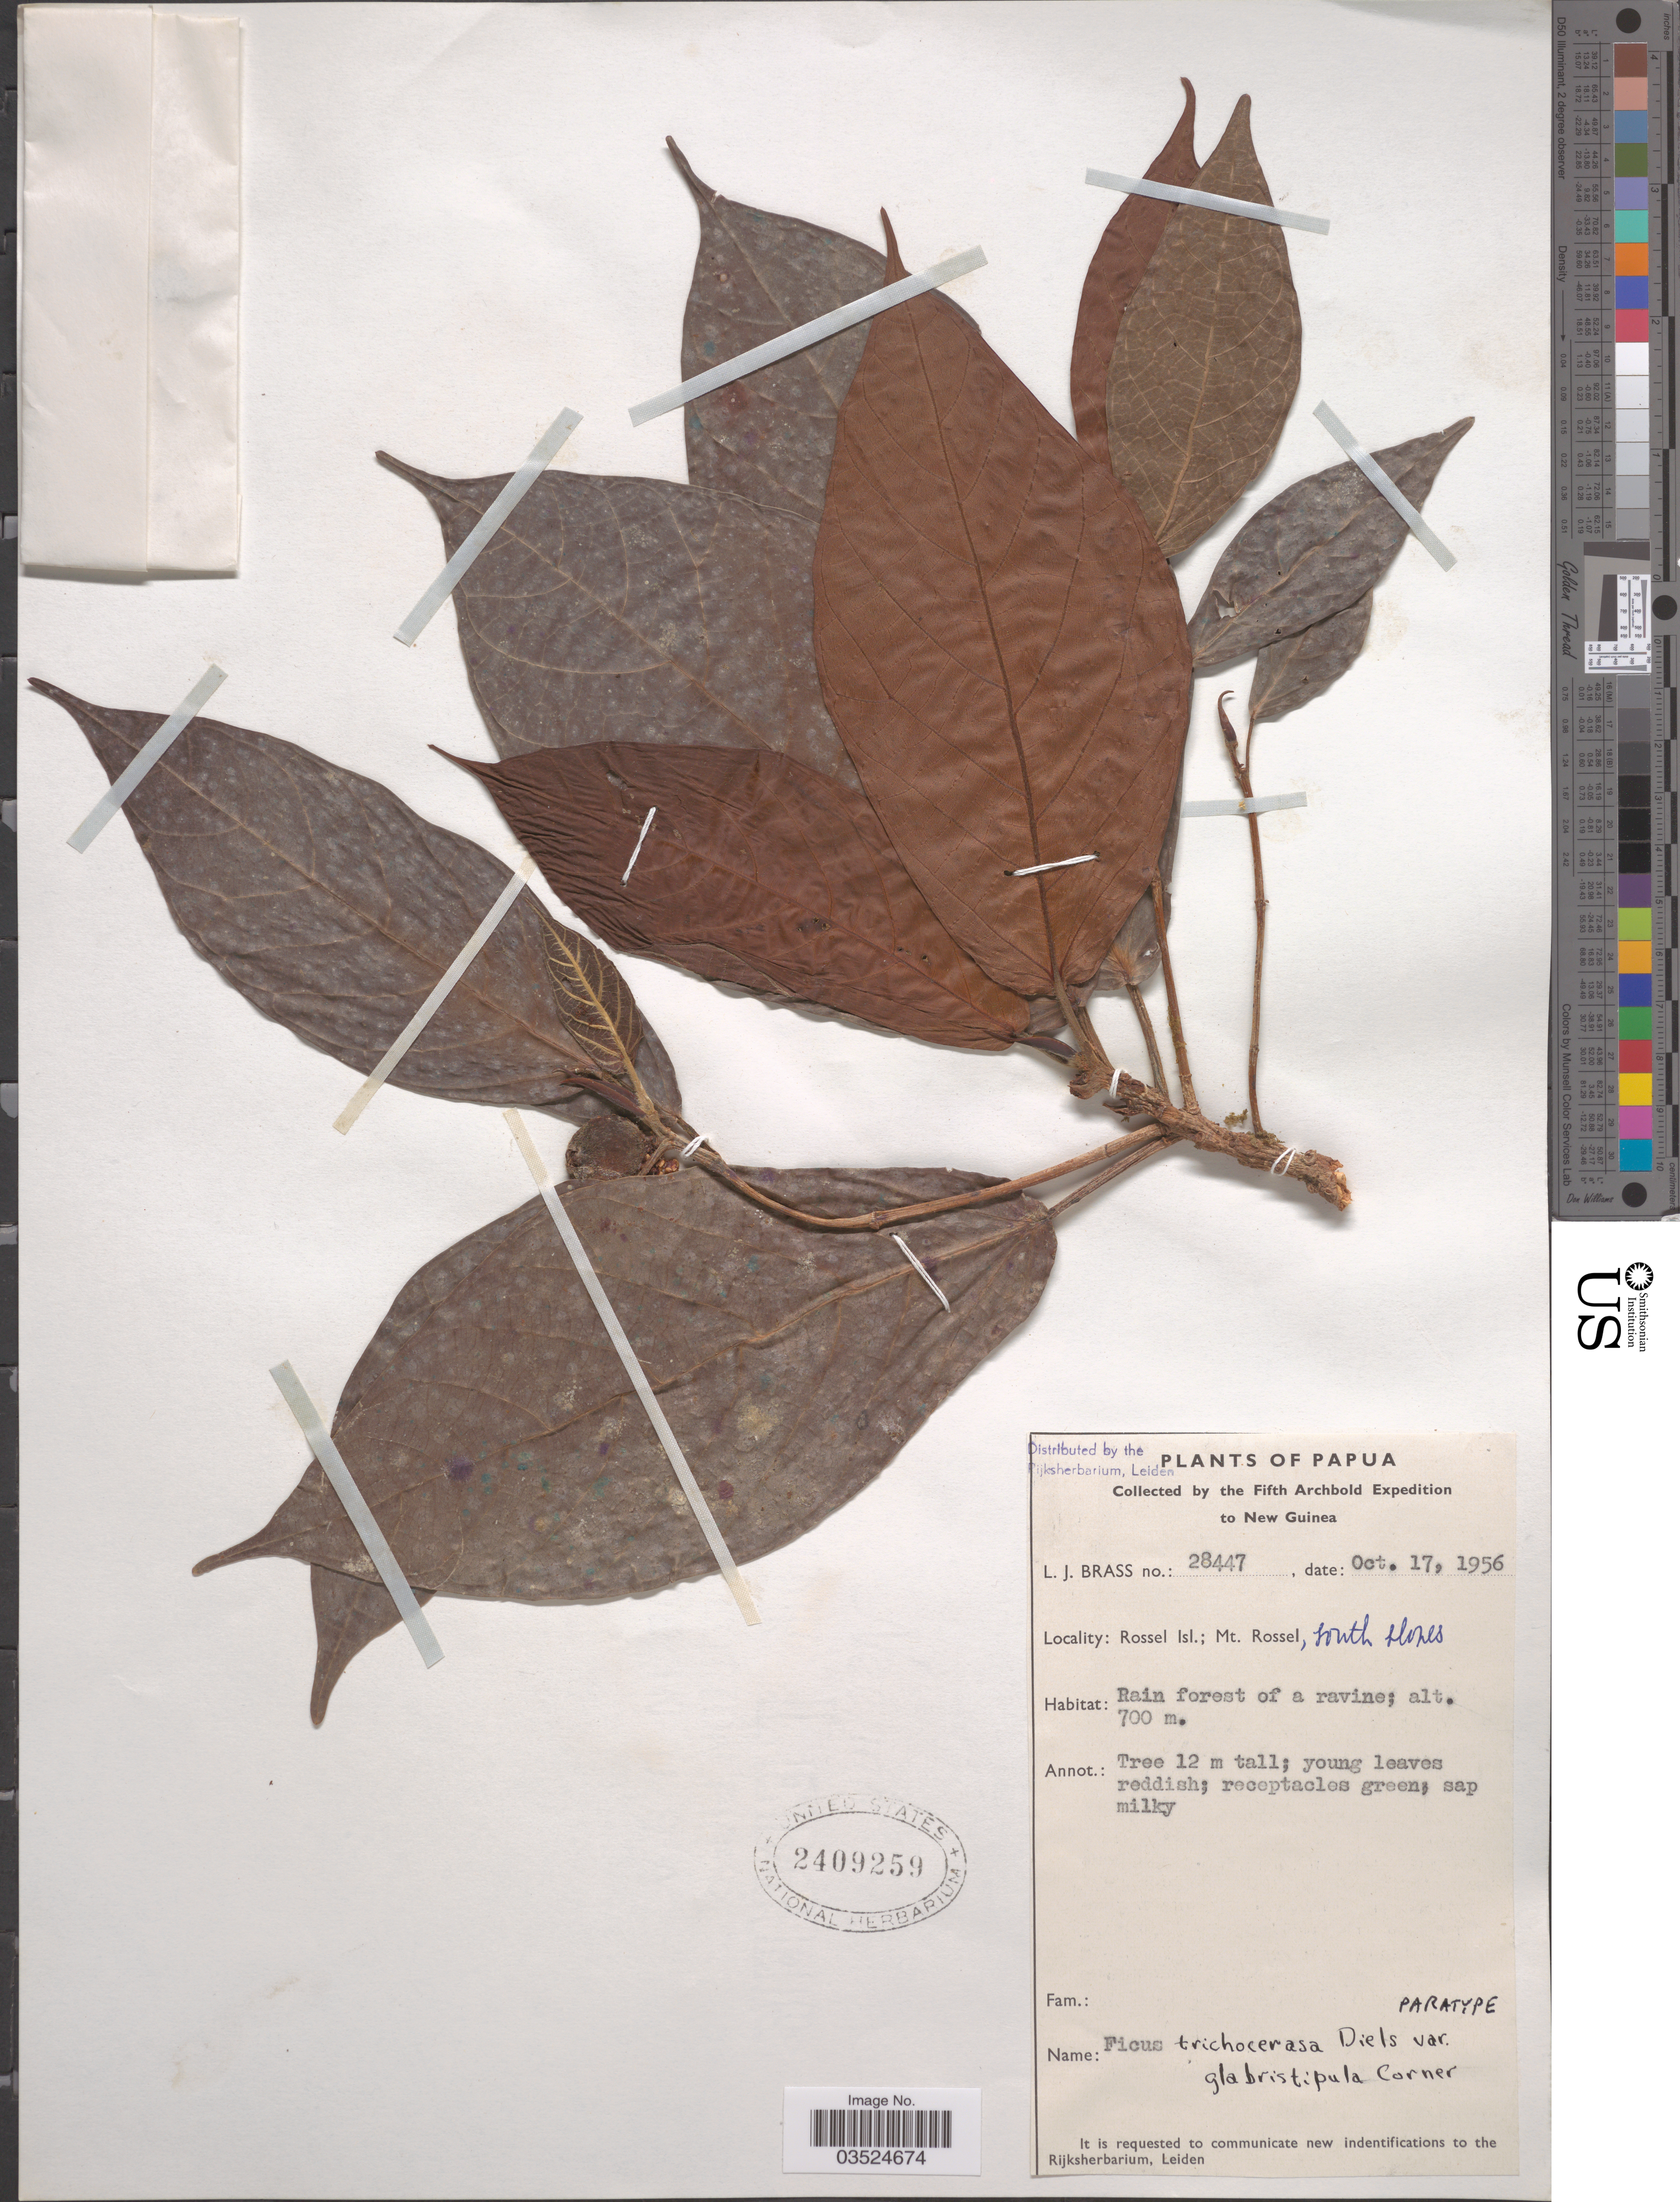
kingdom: Plantae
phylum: Tracheophyta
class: Magnoliopsida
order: Rosales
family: Moraceae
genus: Ficus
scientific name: Ficus trichocerasa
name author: Diels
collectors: L. J. Brass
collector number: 28447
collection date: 1956-10-17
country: Papua New Guinea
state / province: Milne Bay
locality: Papua. New Guinea. Rossel Isl.; Mt. Rossel, south slopes.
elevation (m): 700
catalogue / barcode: US 2409259